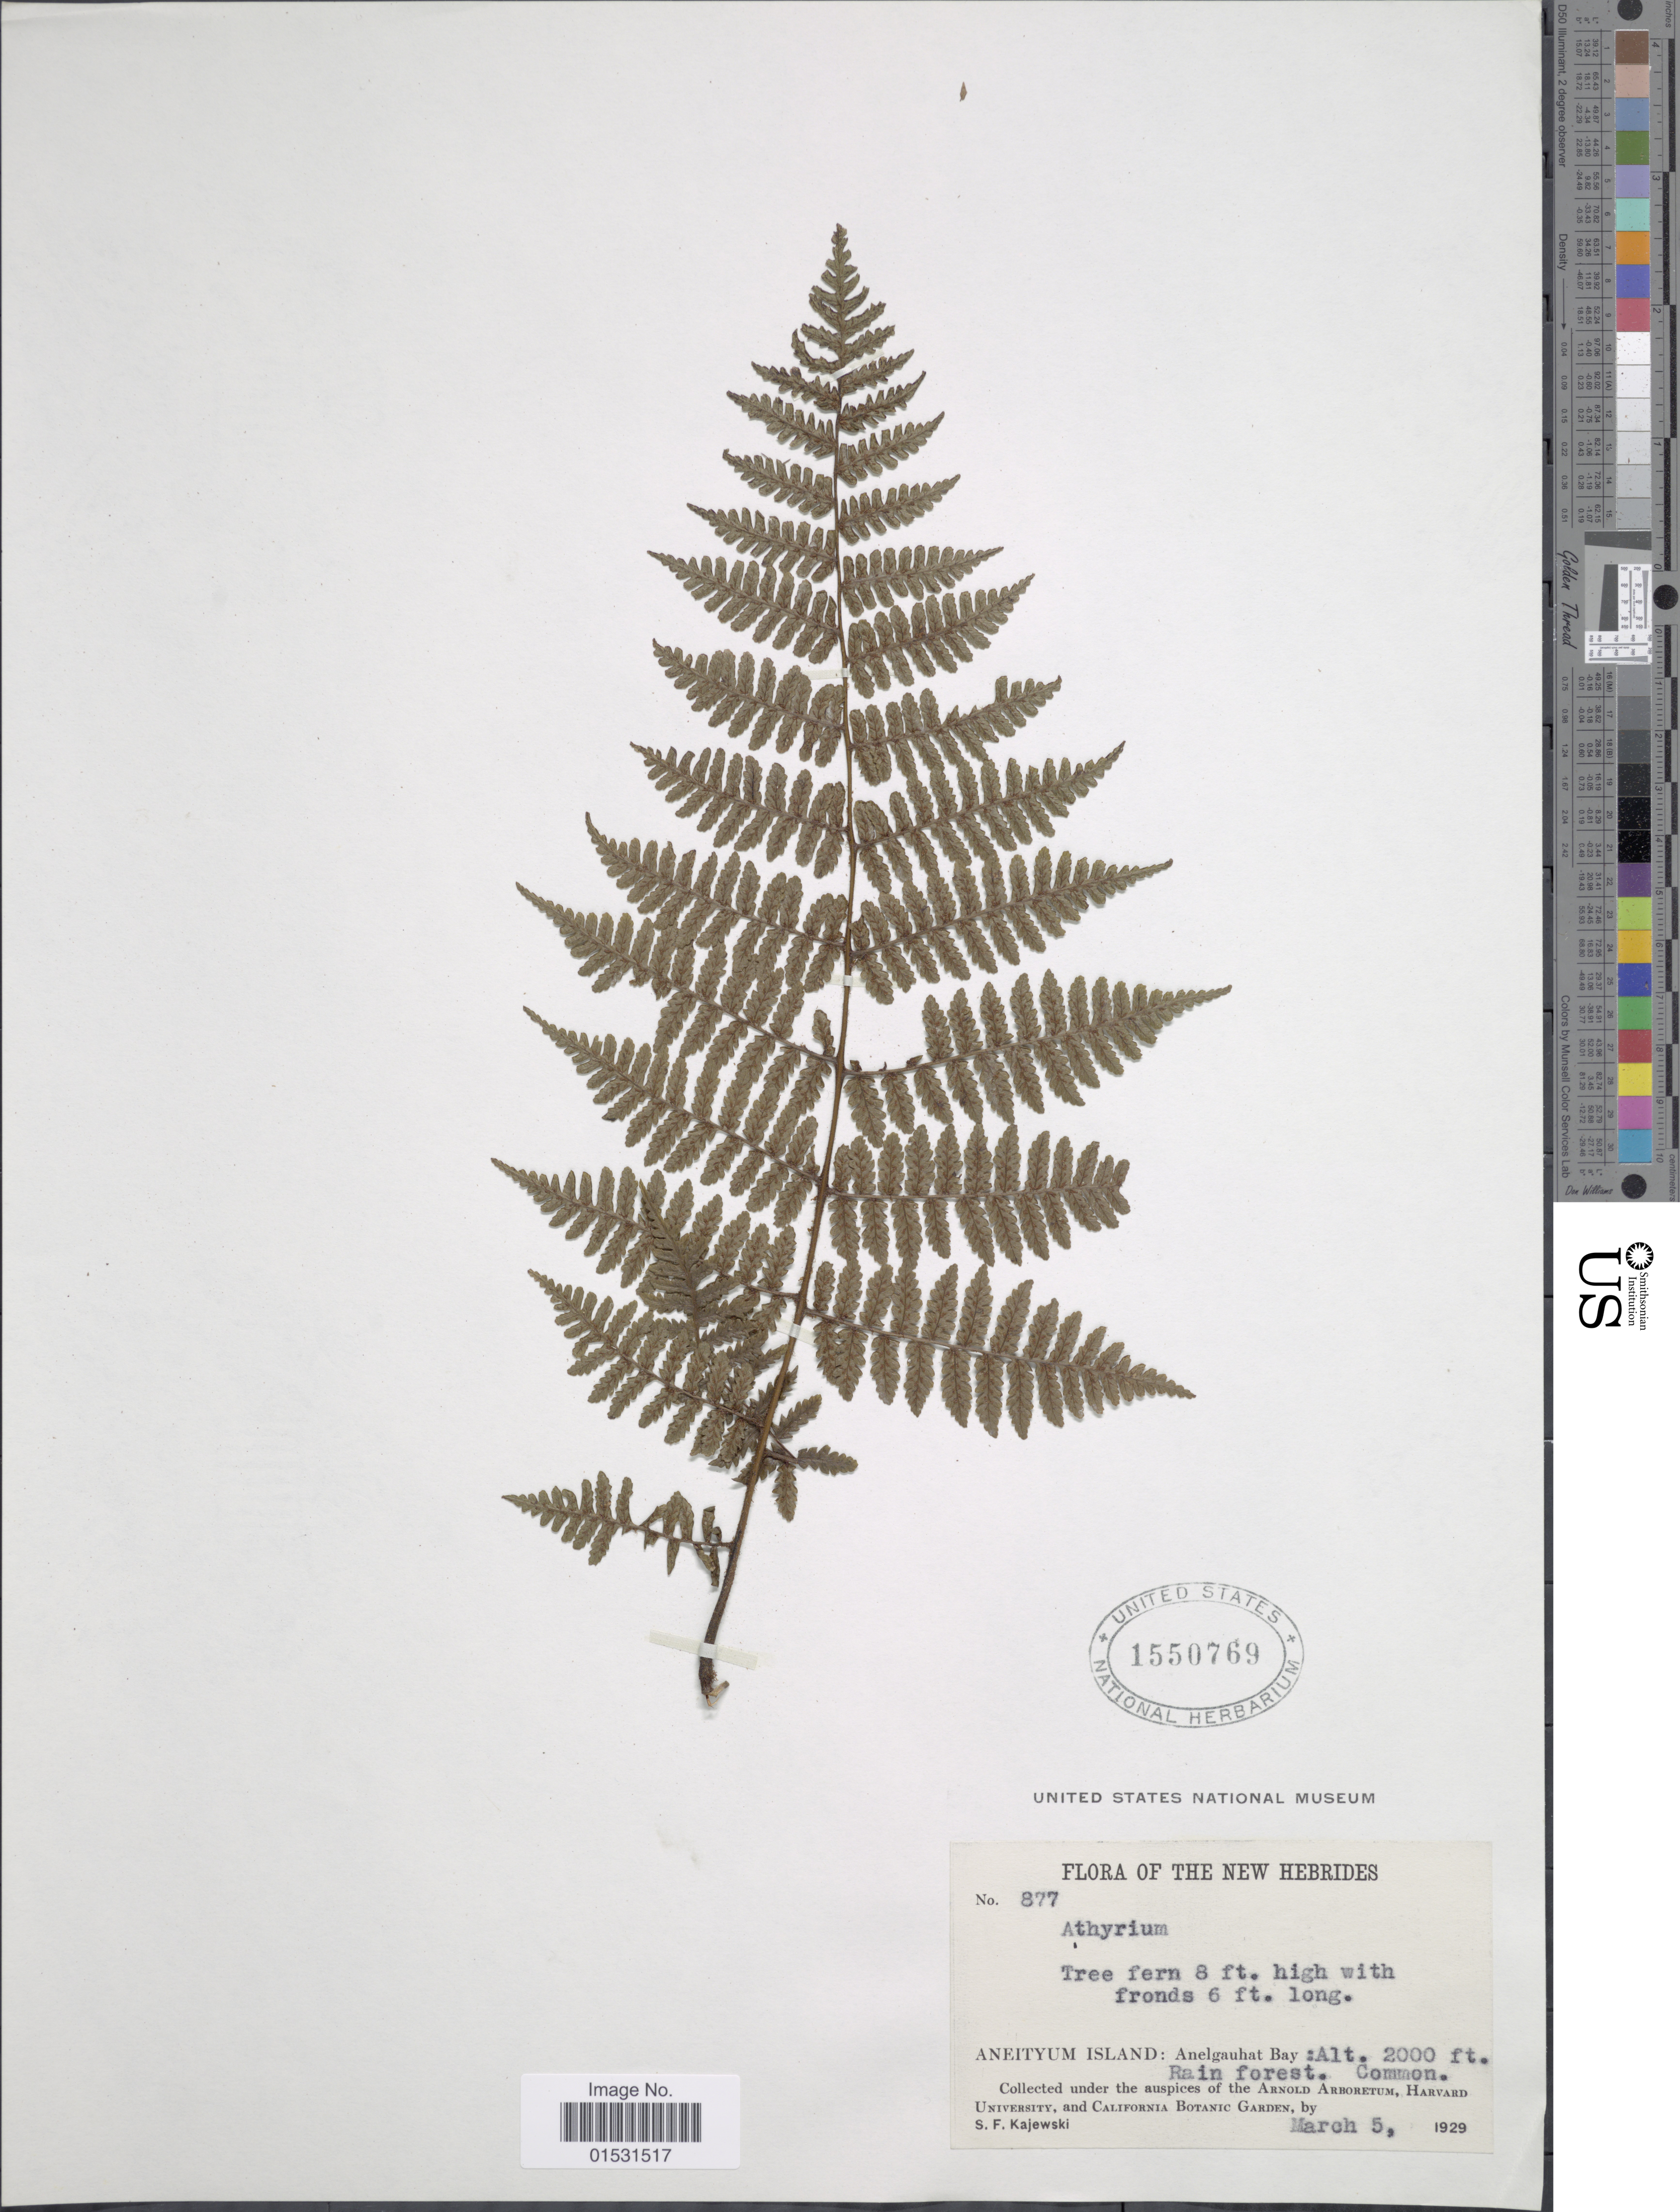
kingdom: Plantae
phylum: Tracheophyta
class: Polypodiopsida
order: Polypodiales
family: Athyriaceae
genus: Athyrium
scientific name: Athyrium sp.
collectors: S. Kajewski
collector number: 877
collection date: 1929-03-05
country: Vanuatu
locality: The New Hebrides. Aneityum Island. Anelgauhat.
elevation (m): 610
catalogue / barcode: US 1550769